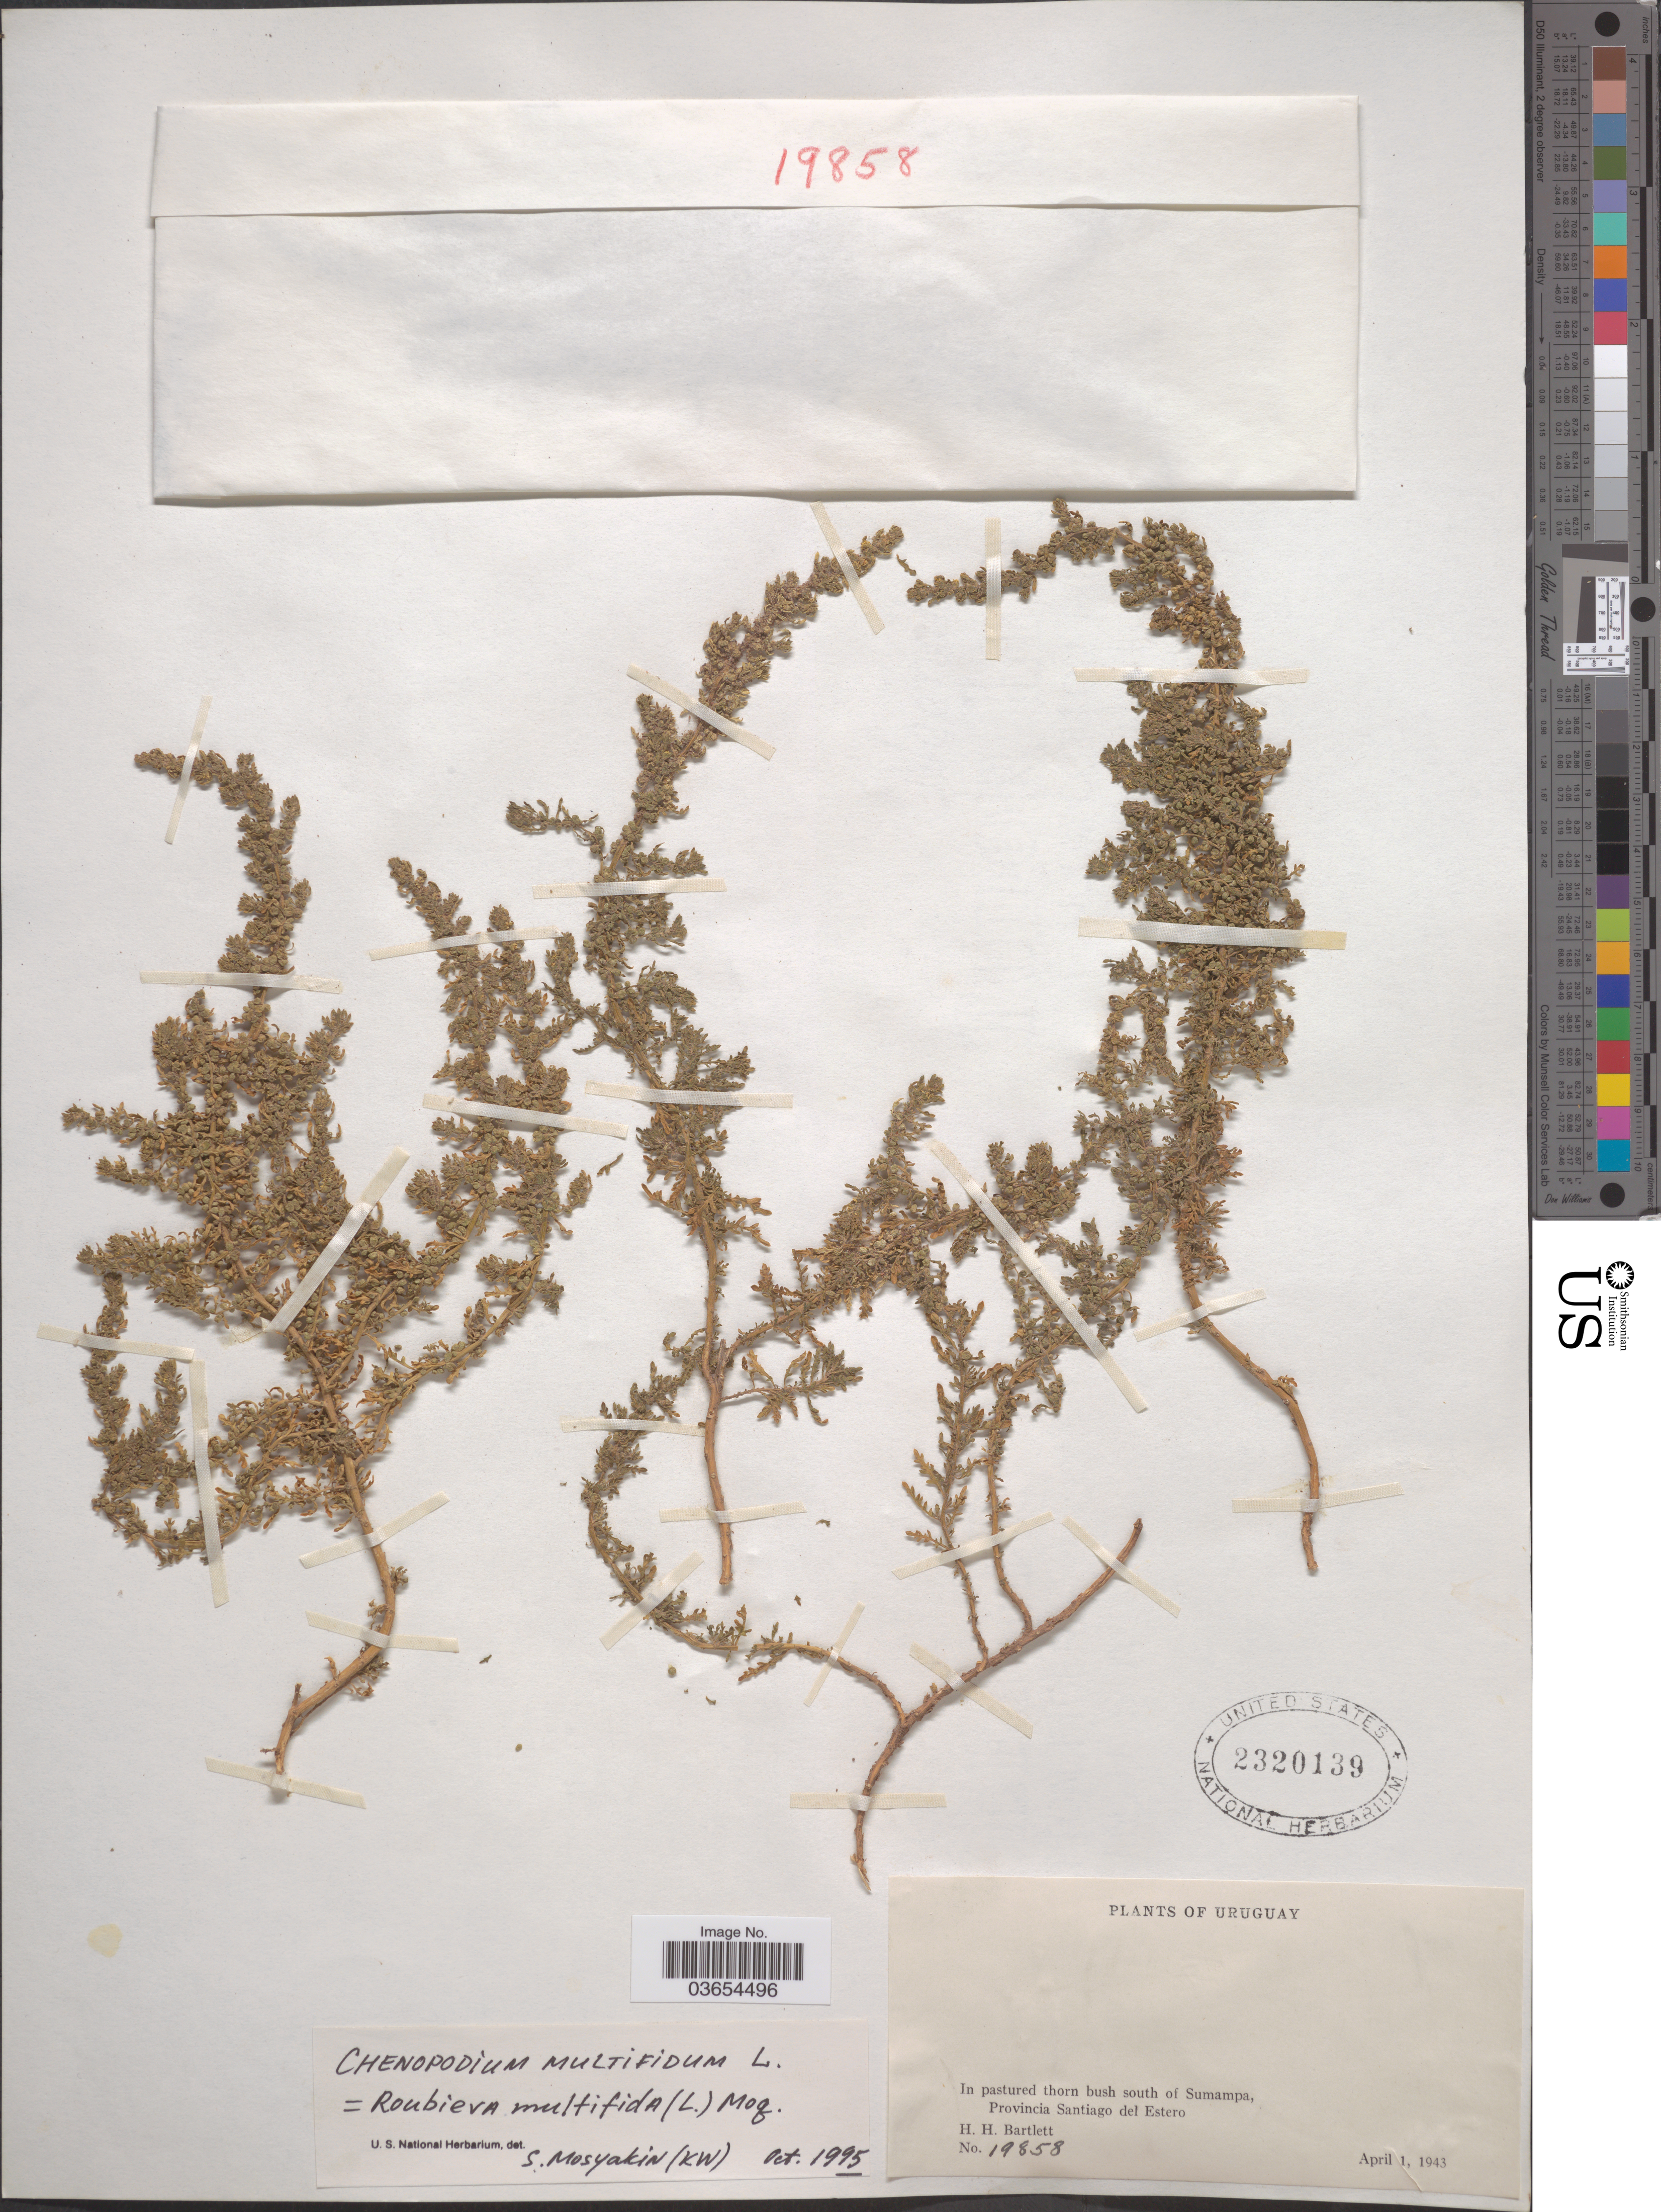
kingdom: Plantae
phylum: Tracheophyta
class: Magnoliopsida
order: Caryophyllales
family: Amaranthaceae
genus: Chenopodium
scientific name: Chenopodium multifidum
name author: L.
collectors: H. H. Bartlett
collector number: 19858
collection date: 1943-04-01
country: Argentina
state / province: Santiago del Estero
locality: In pastured thorn bush south of Sumampa.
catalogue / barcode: US 2320139